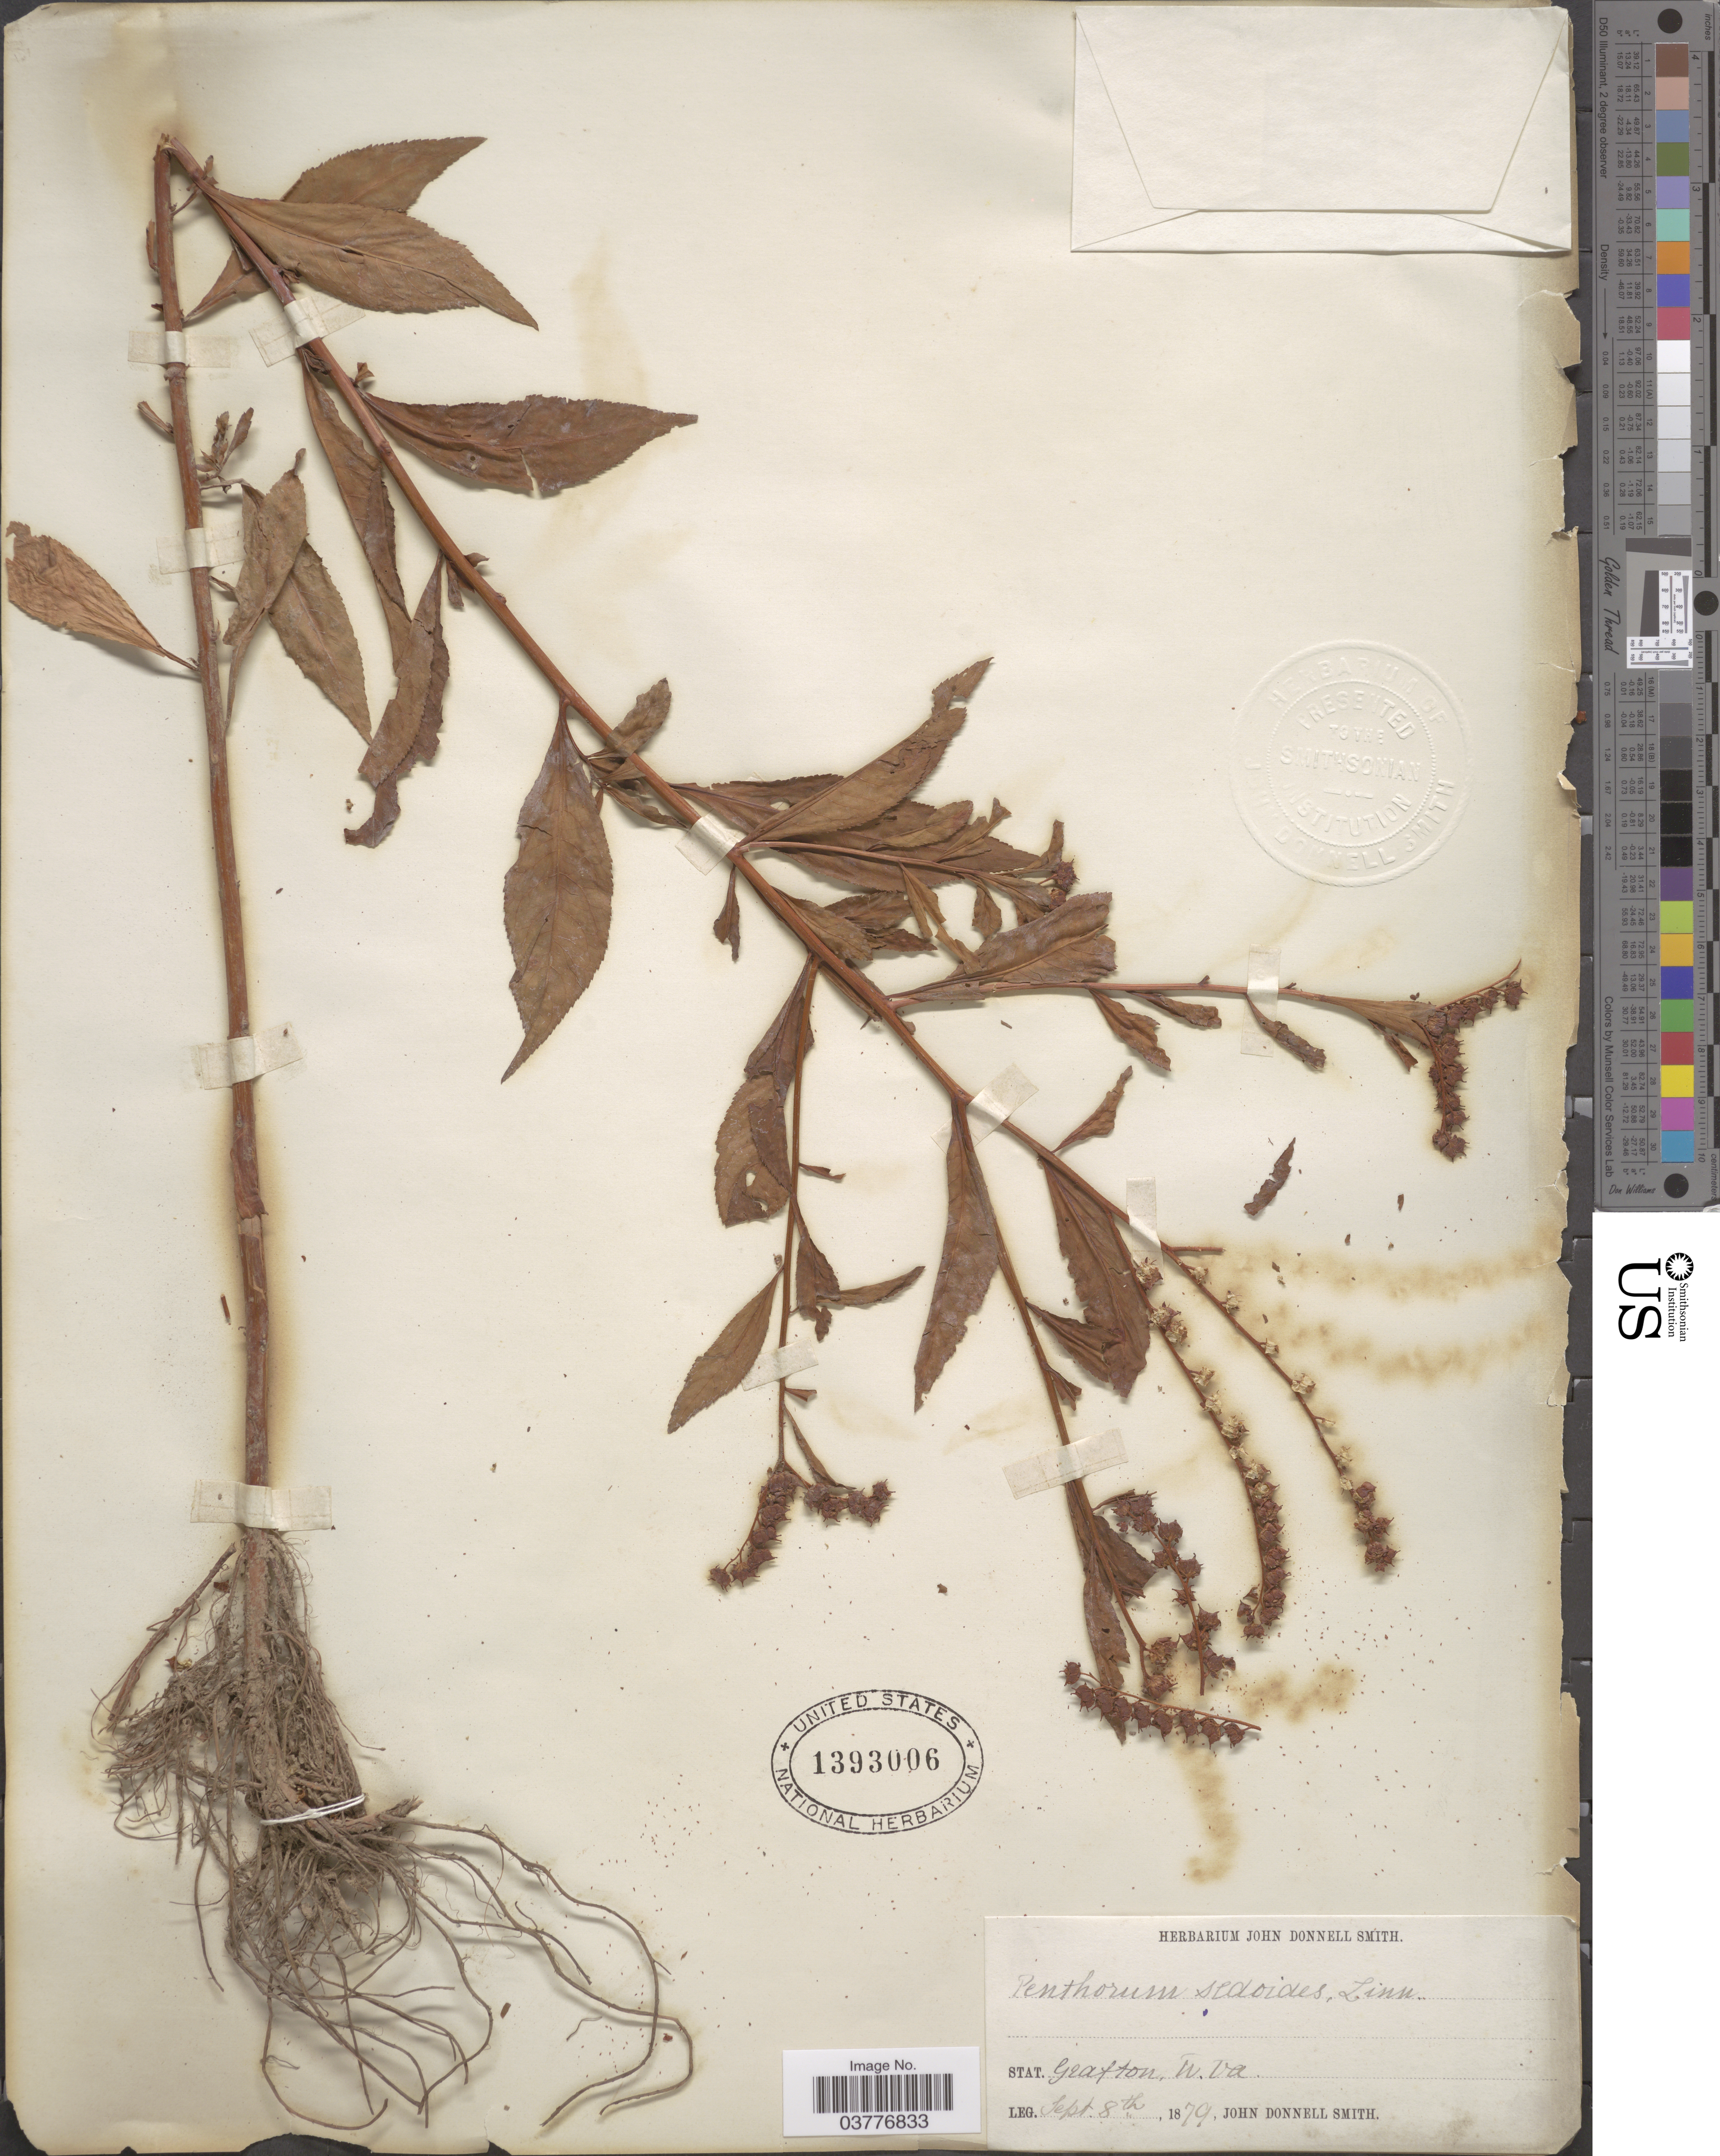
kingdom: Plantae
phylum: Tracheophyta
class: Magnoliopsida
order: Saxifragales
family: Penthoraceae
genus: Penthorum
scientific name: Penthorum sedoides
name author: L.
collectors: J. Donnell Smith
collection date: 1879-09-08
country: United States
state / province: West Virginia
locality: Stat. Gratfton.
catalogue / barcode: US 1393006